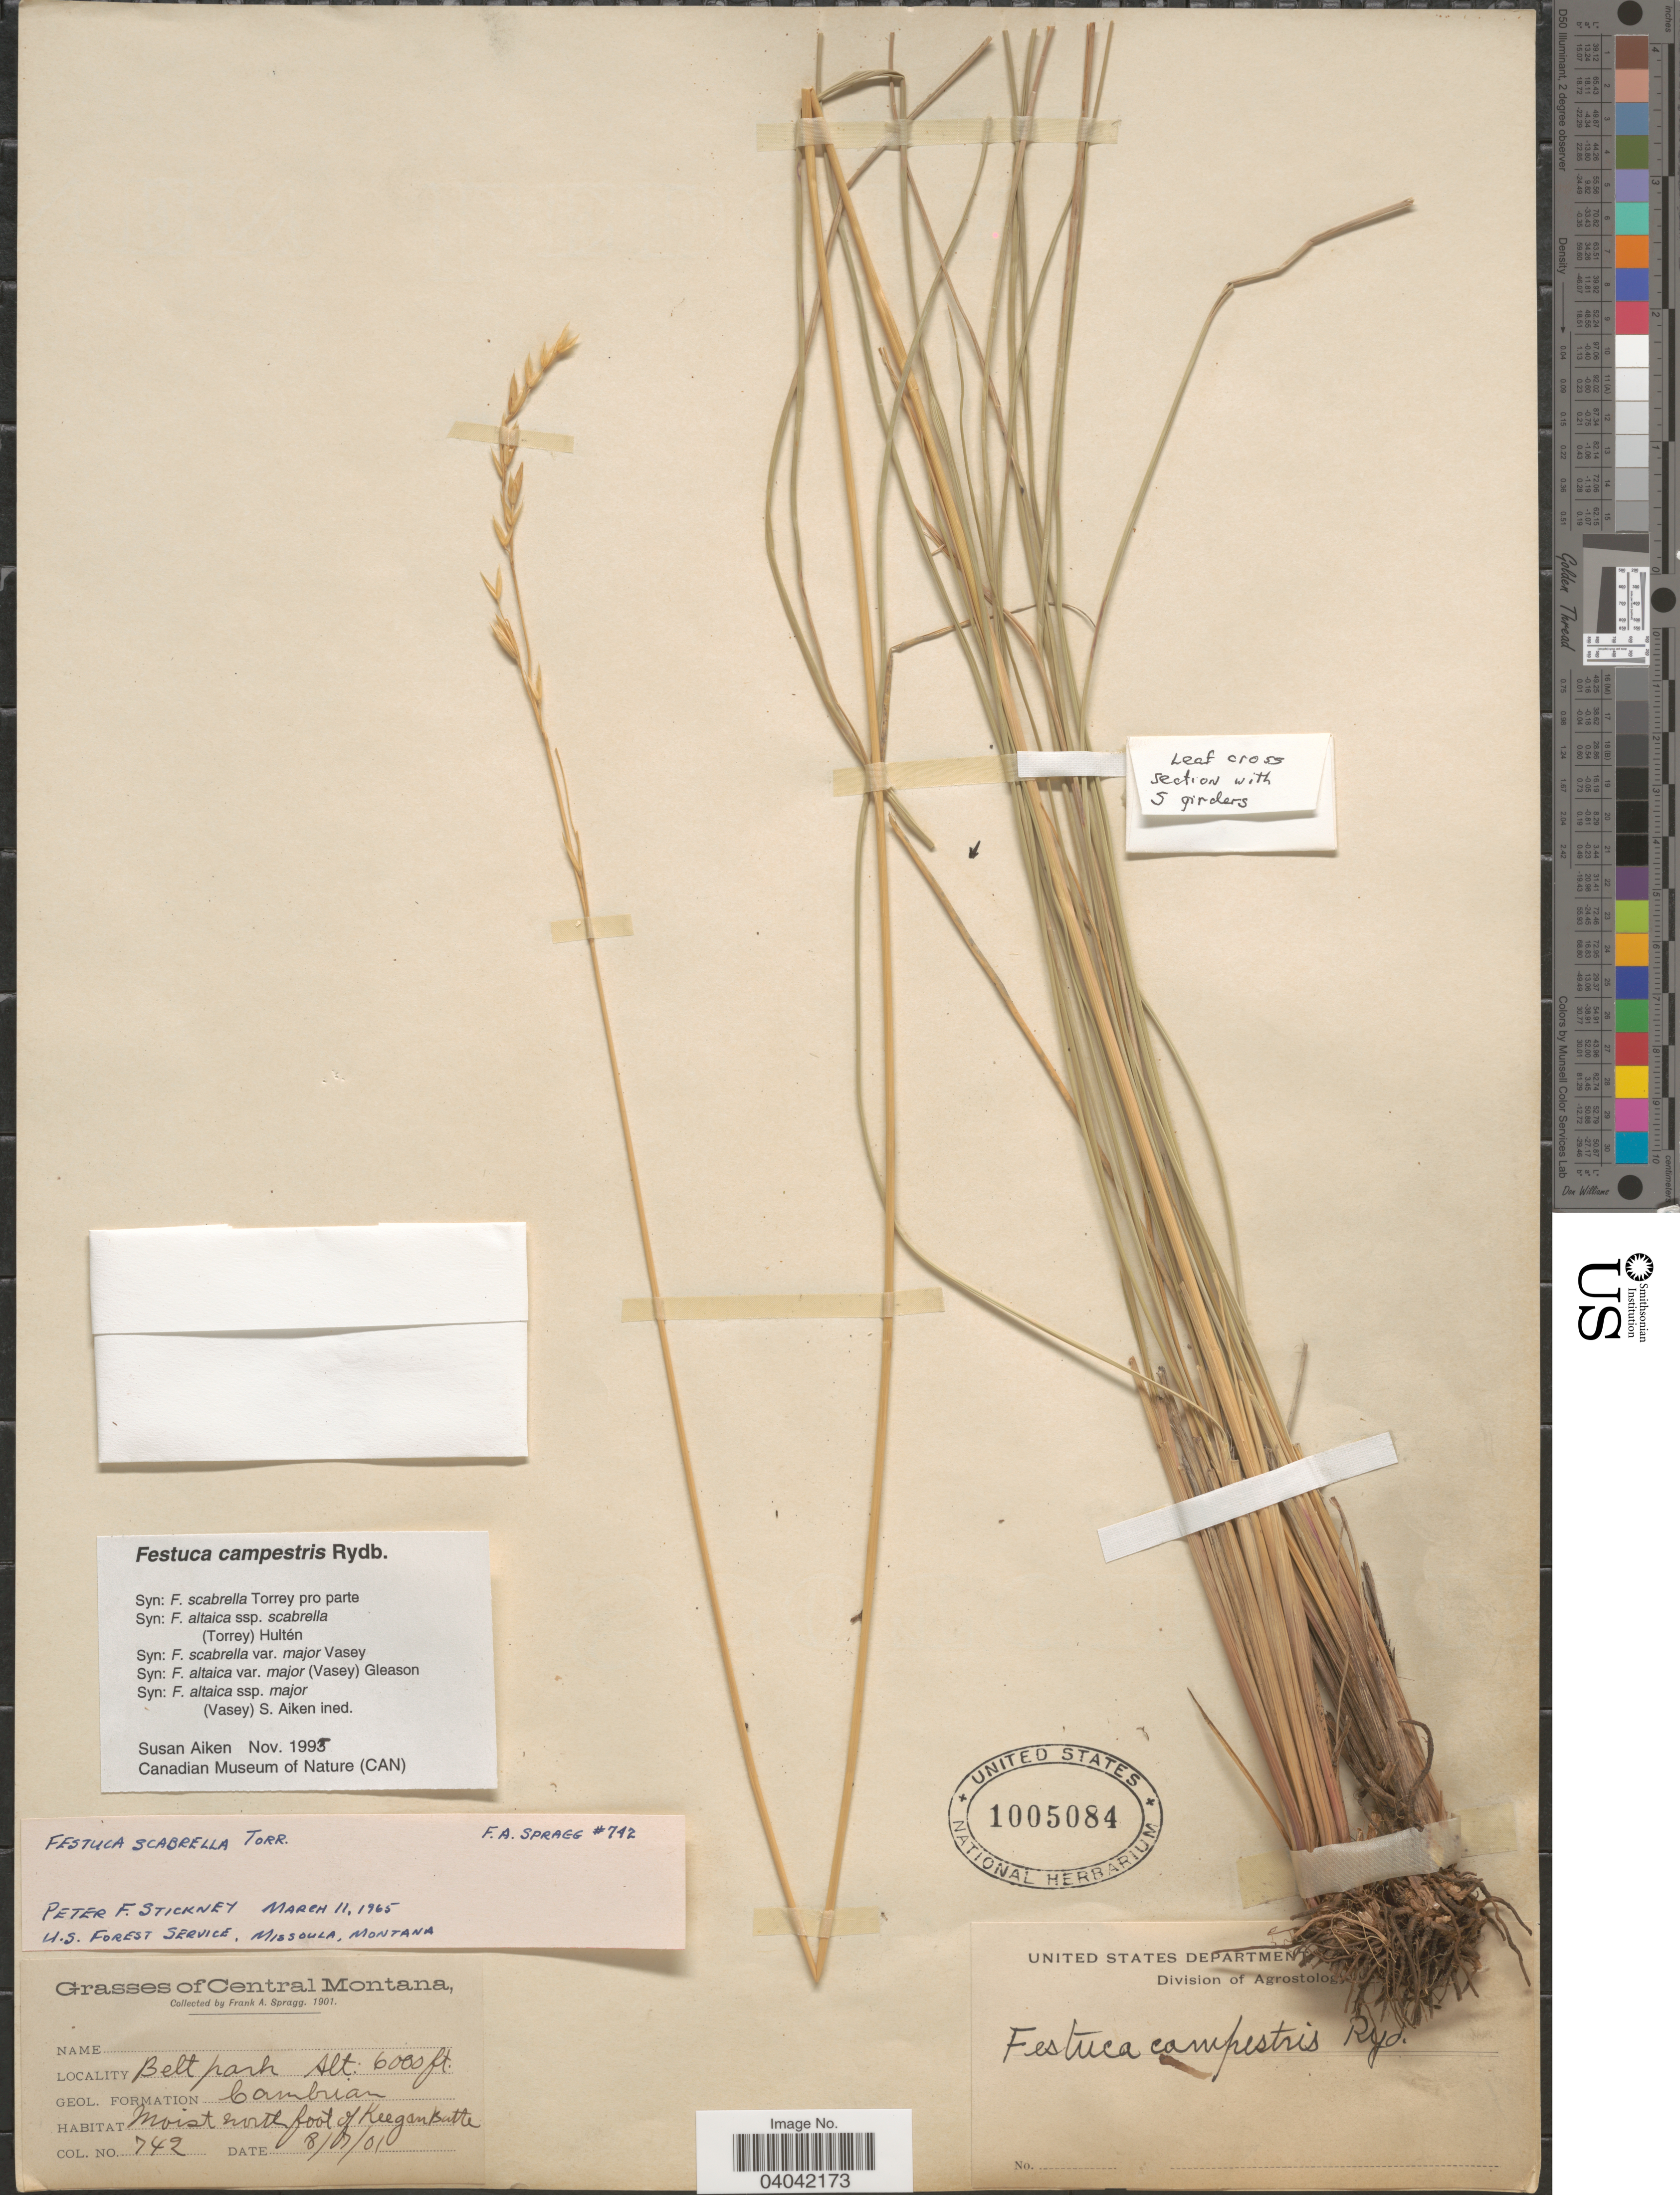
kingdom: Plantae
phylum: Tracheophyta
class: Liliopsida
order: Poales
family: Poaceae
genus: Festuca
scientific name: Festuca campestris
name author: Rydb.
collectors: F. Spragg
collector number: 742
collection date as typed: Transcribed d/m/y: 7/8/1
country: United States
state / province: Montana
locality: Grasses of Central Montana. Belt park. Geol. Formation Cambrian. Moist north foot of Keegan Butte.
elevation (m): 1829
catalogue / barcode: US 1005084